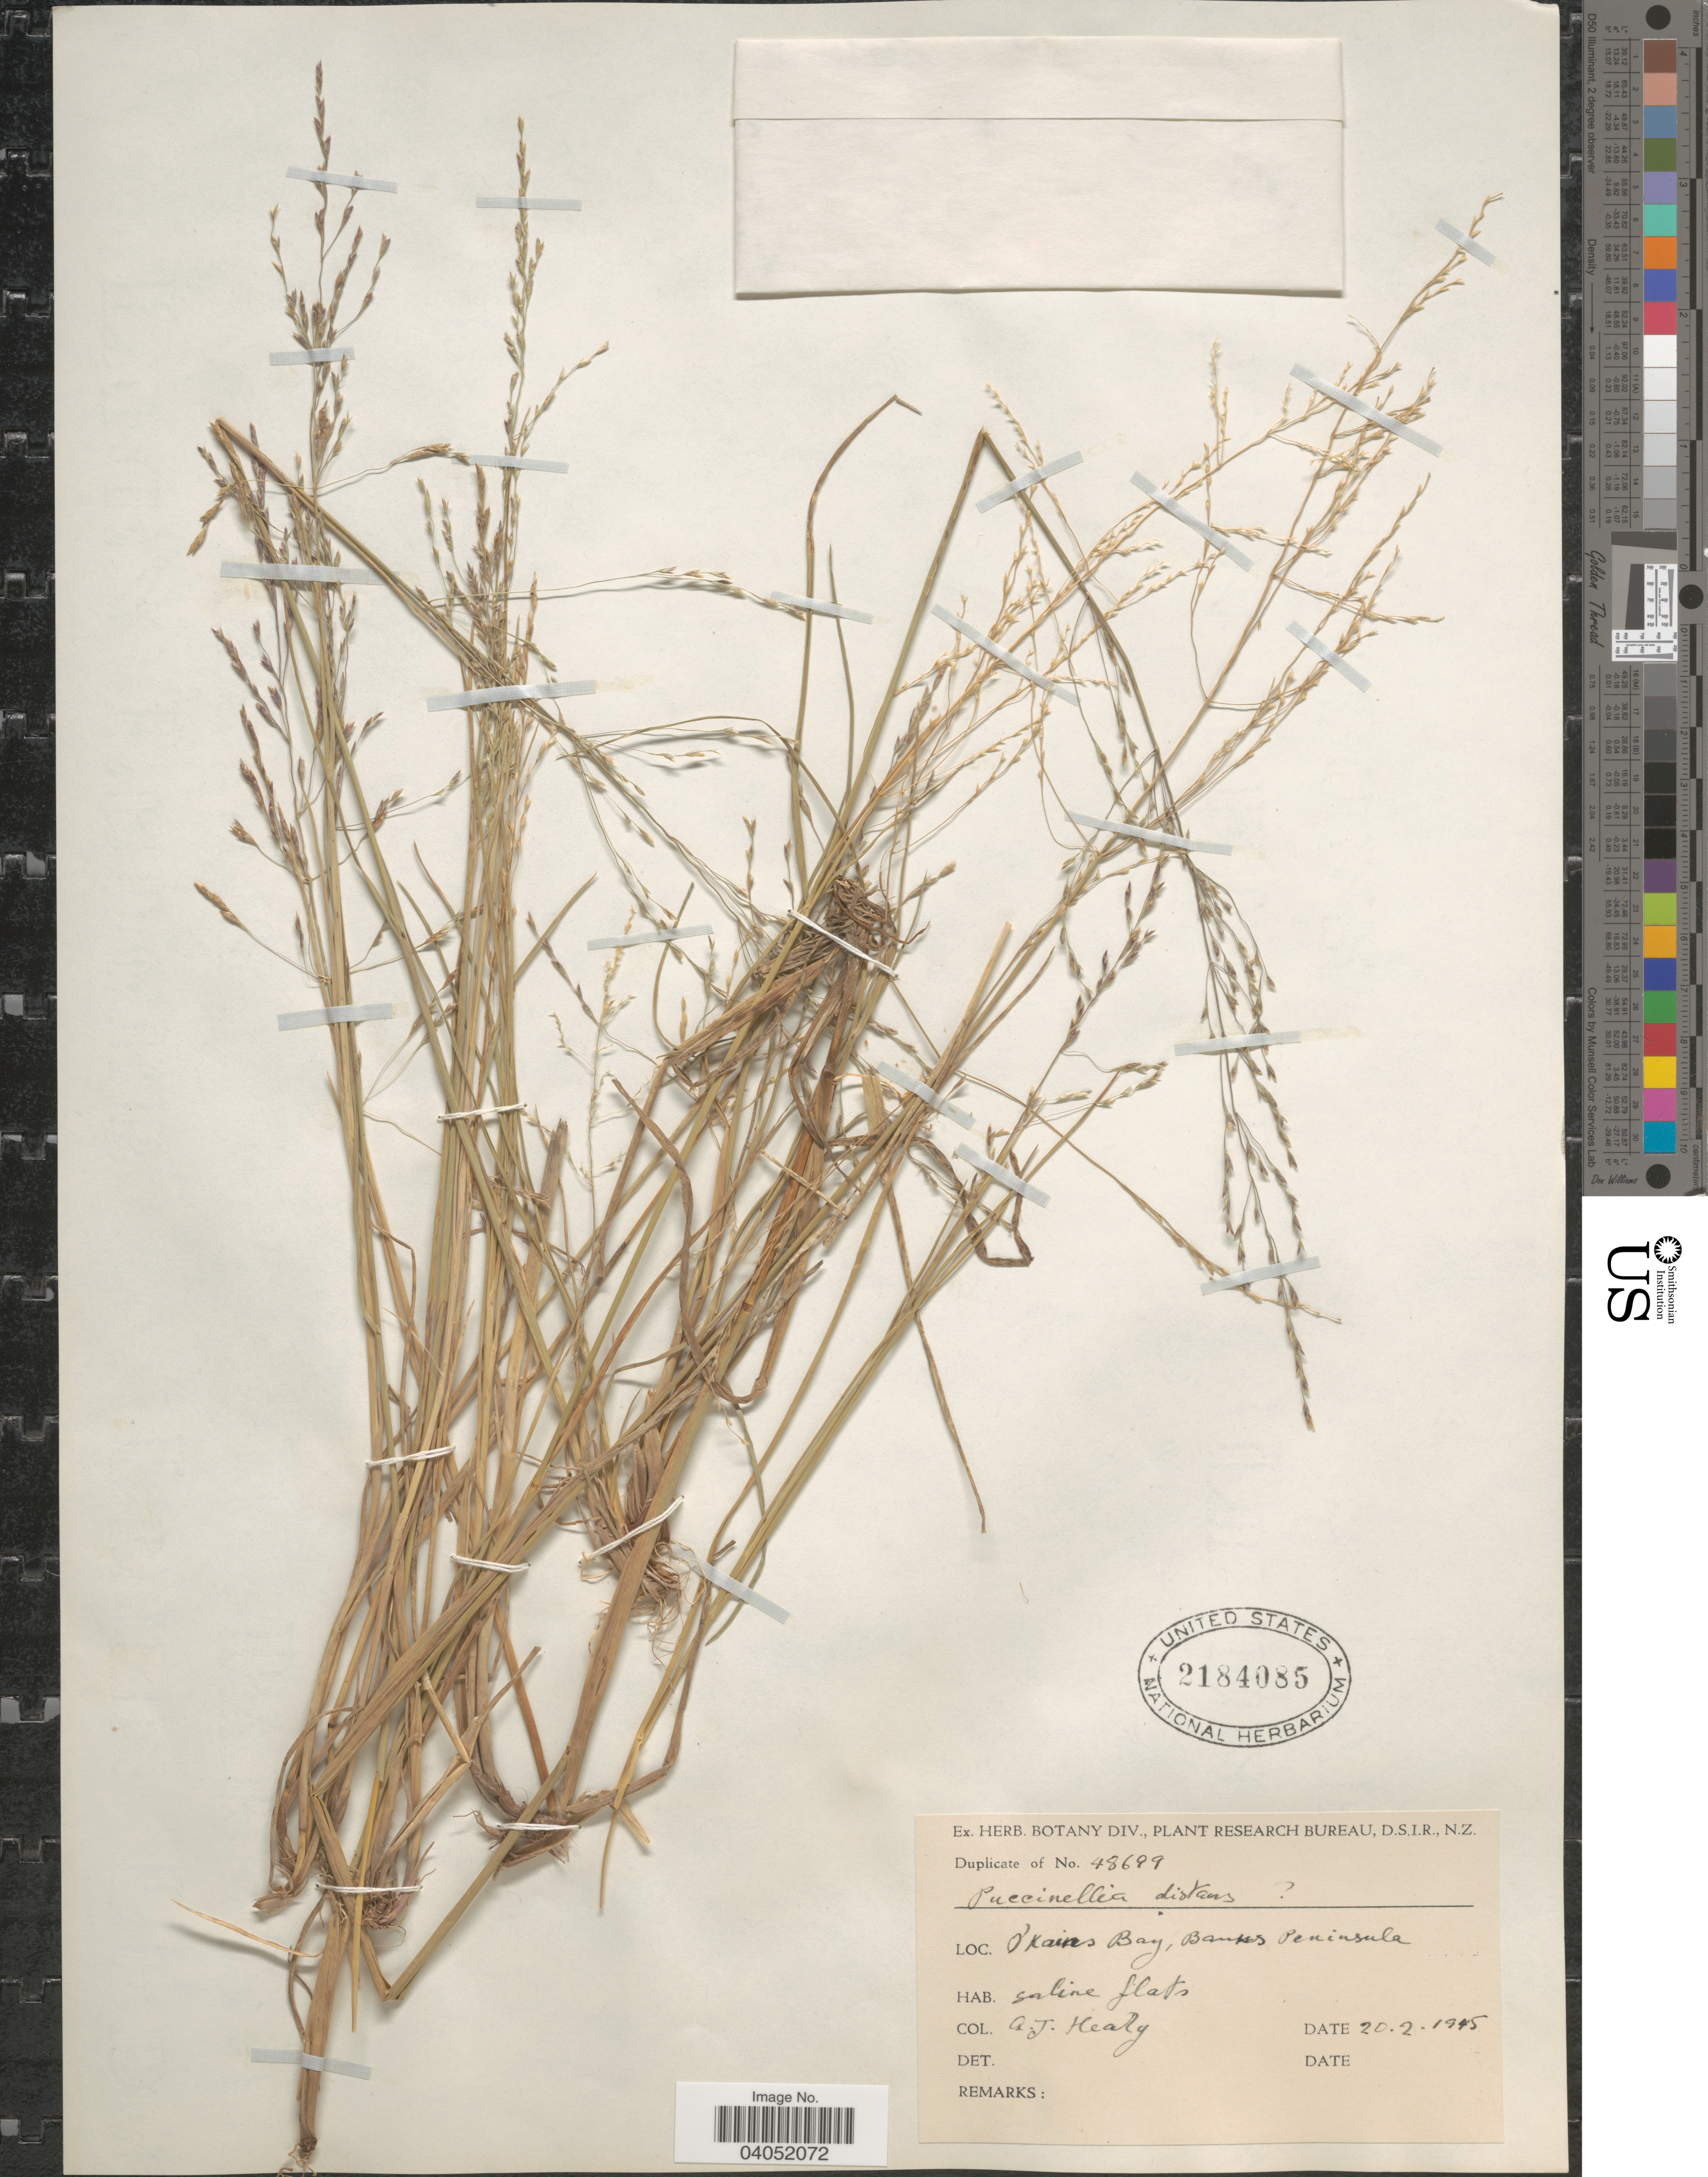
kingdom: Plantae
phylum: Tracheophyta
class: Liliopsida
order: Poales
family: Poaceae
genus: Puccinellia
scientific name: Puccinellia distans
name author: (Jacq.) Parl.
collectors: A. Healy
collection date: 1945-02-20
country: New Zealand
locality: Okains Bay, Banks Peninsula.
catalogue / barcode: US 2184085